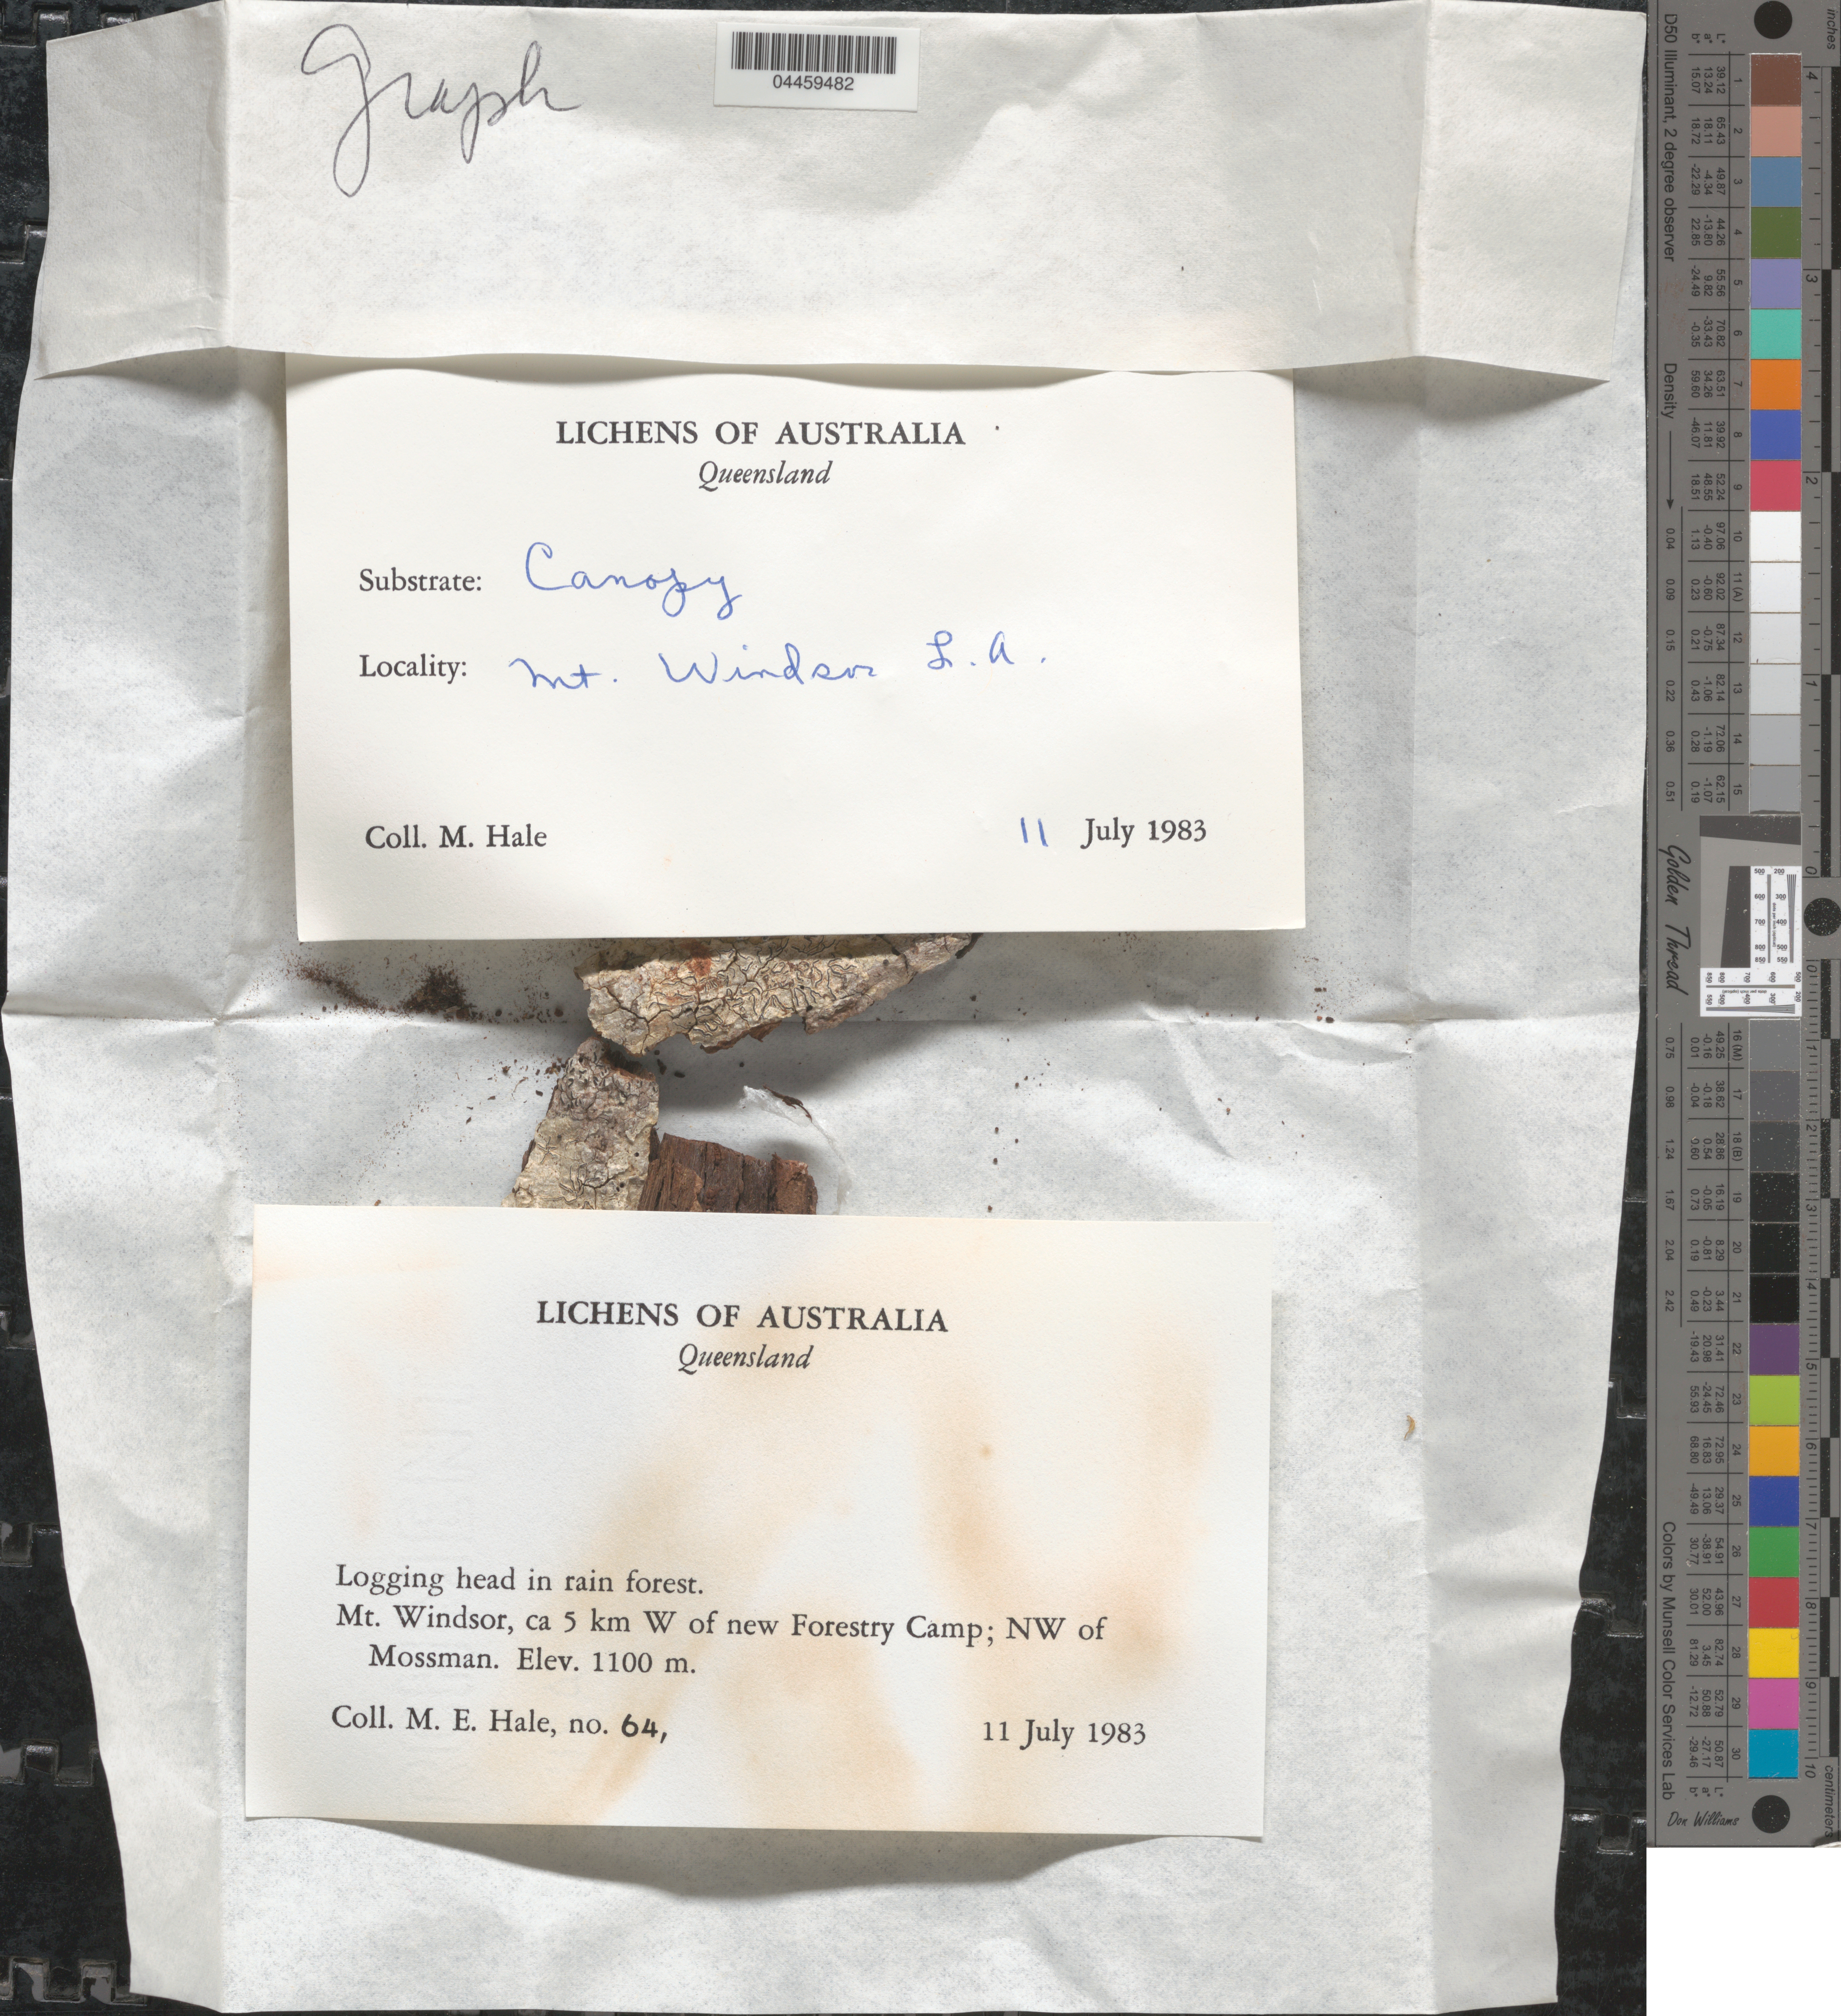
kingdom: Fungi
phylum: Ascomycota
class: Lecanoromycetes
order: Ostropales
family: Graphidaceae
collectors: M. Hale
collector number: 64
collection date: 1983-07-11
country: Australia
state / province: Queensland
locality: Logging head in rain forest. Mt. Windsor, ca 5 km W of new Forestry Camp; NW of Mossman.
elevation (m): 1100